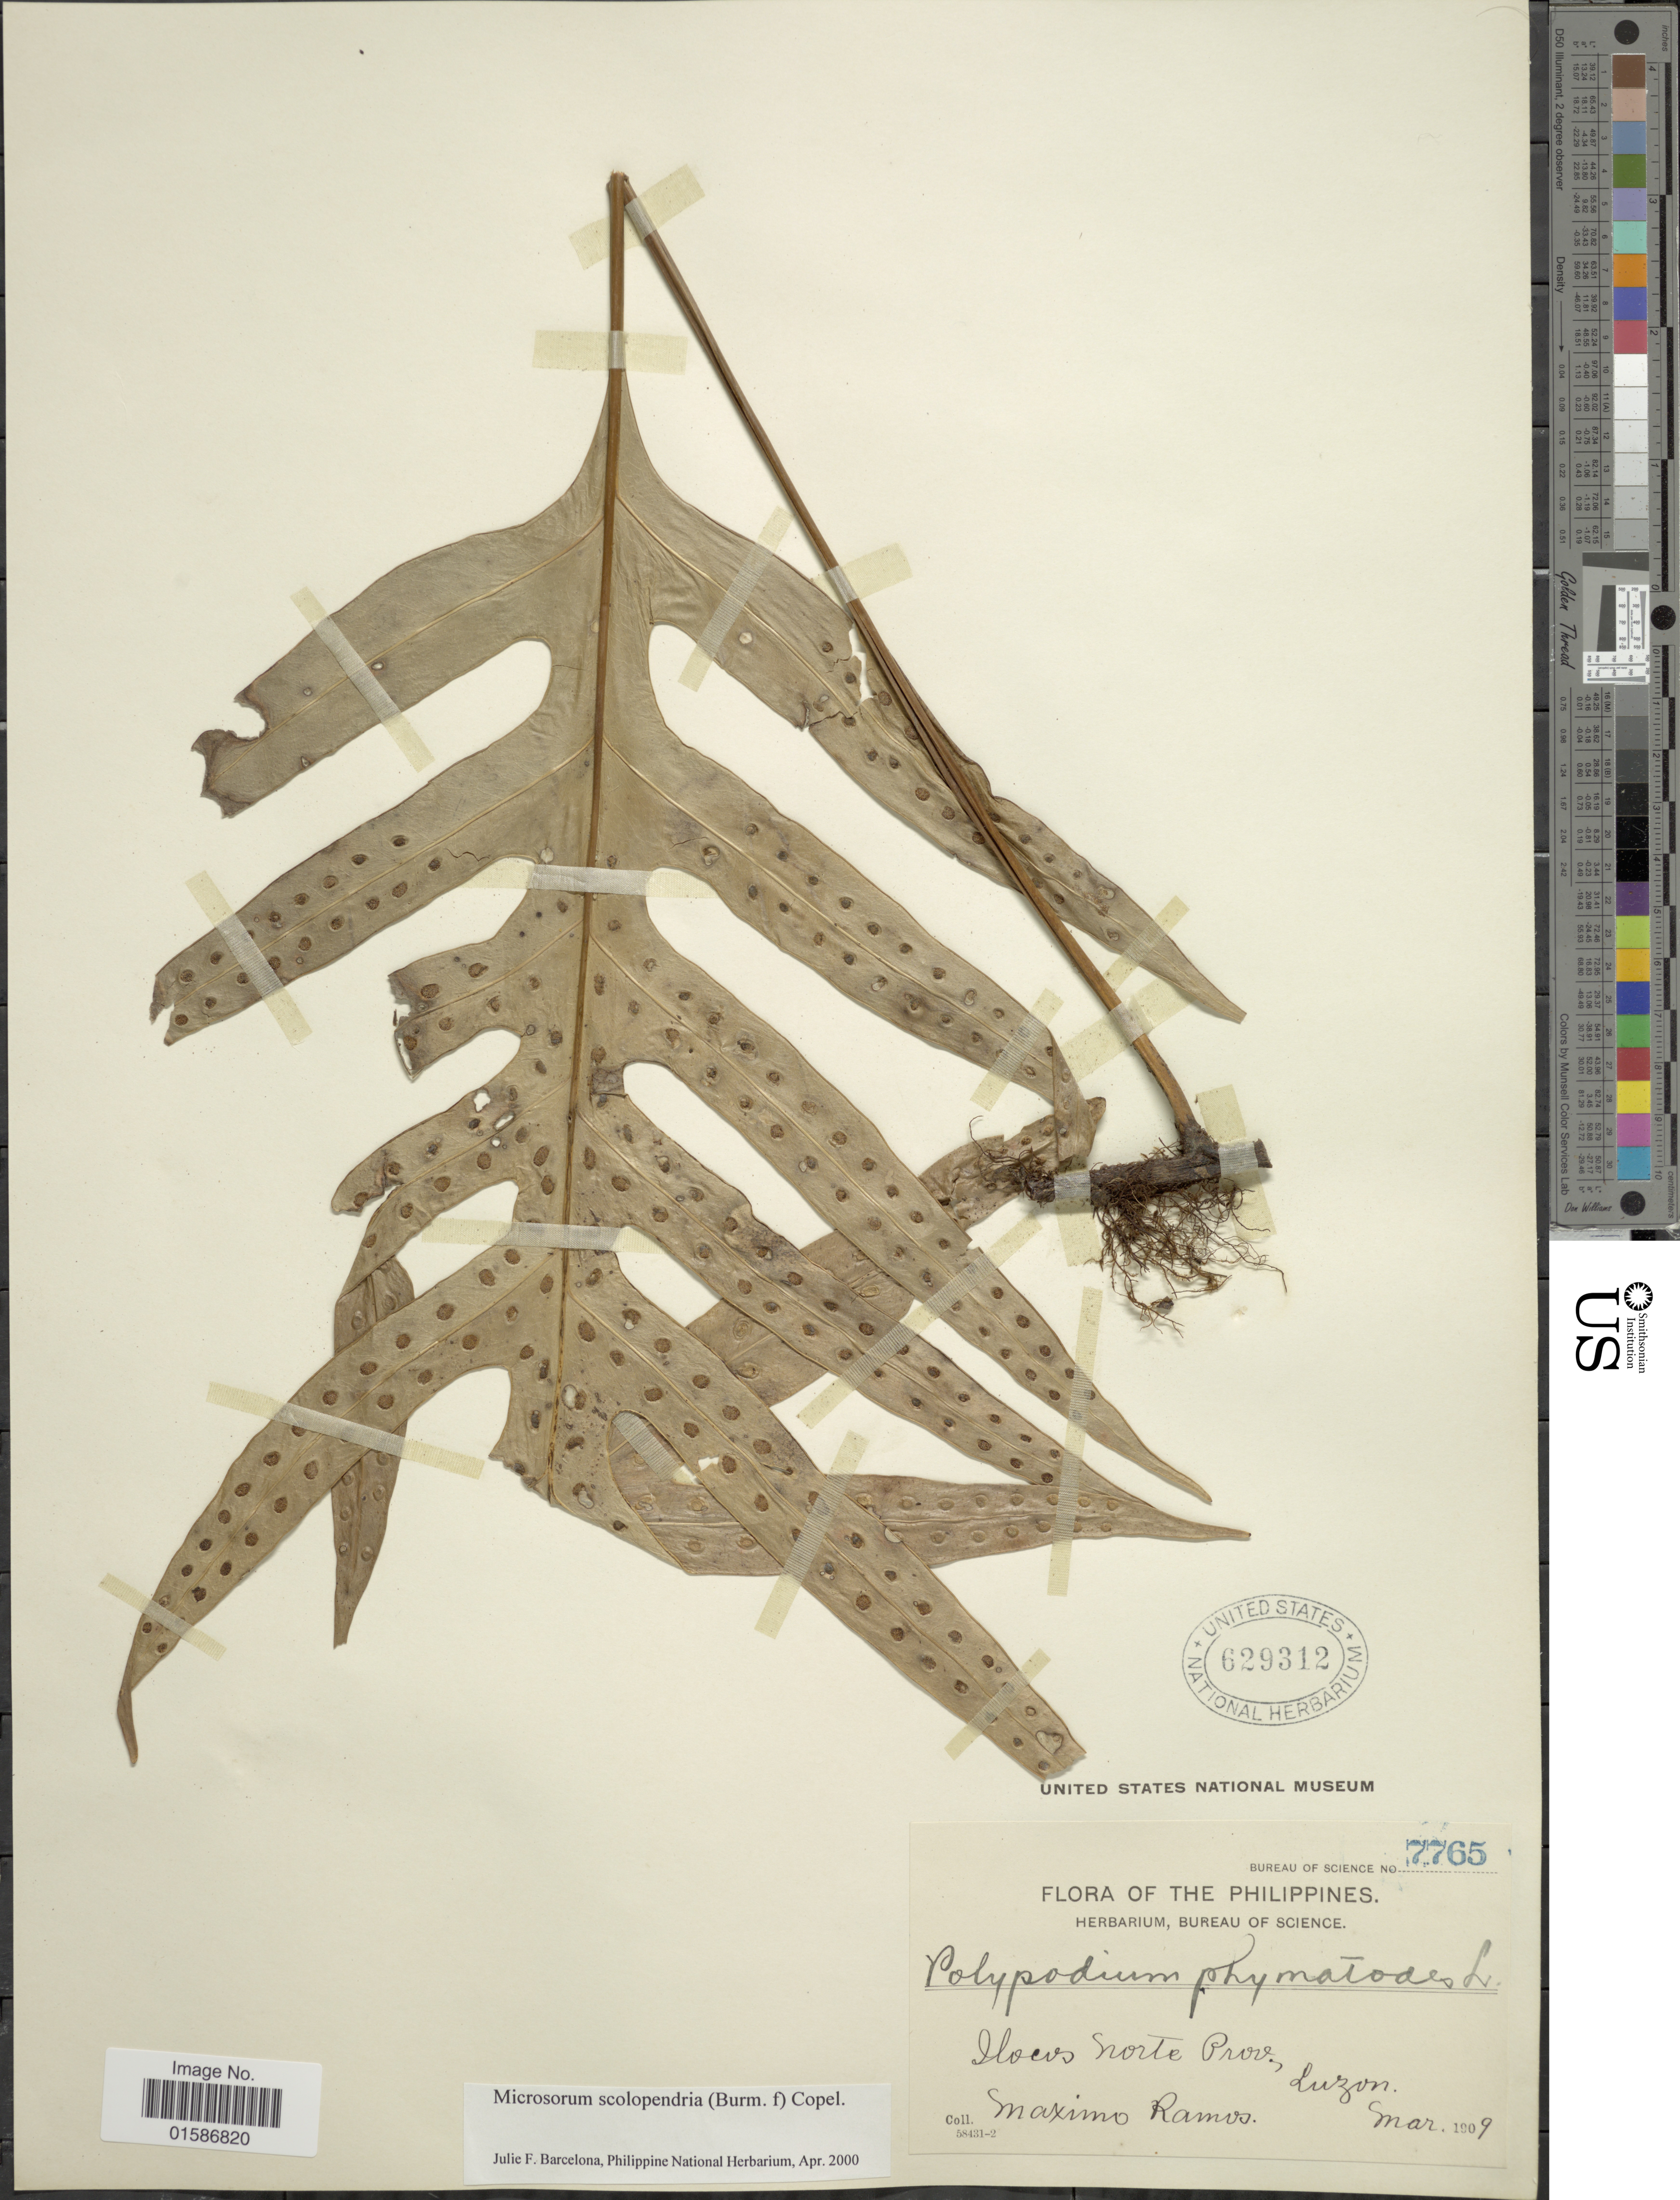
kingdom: Plantae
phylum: Tracheophyta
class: Polypodiopsida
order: Polypodiales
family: Polypodiaceae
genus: Microsorum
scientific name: Microsorum scolopendria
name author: (Burm. f.) Copel.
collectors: M. Ramos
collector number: Bureau of Science 7765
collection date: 1909-03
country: Philippines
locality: Ilocos Norte Prov, Luzon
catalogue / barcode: US 629312